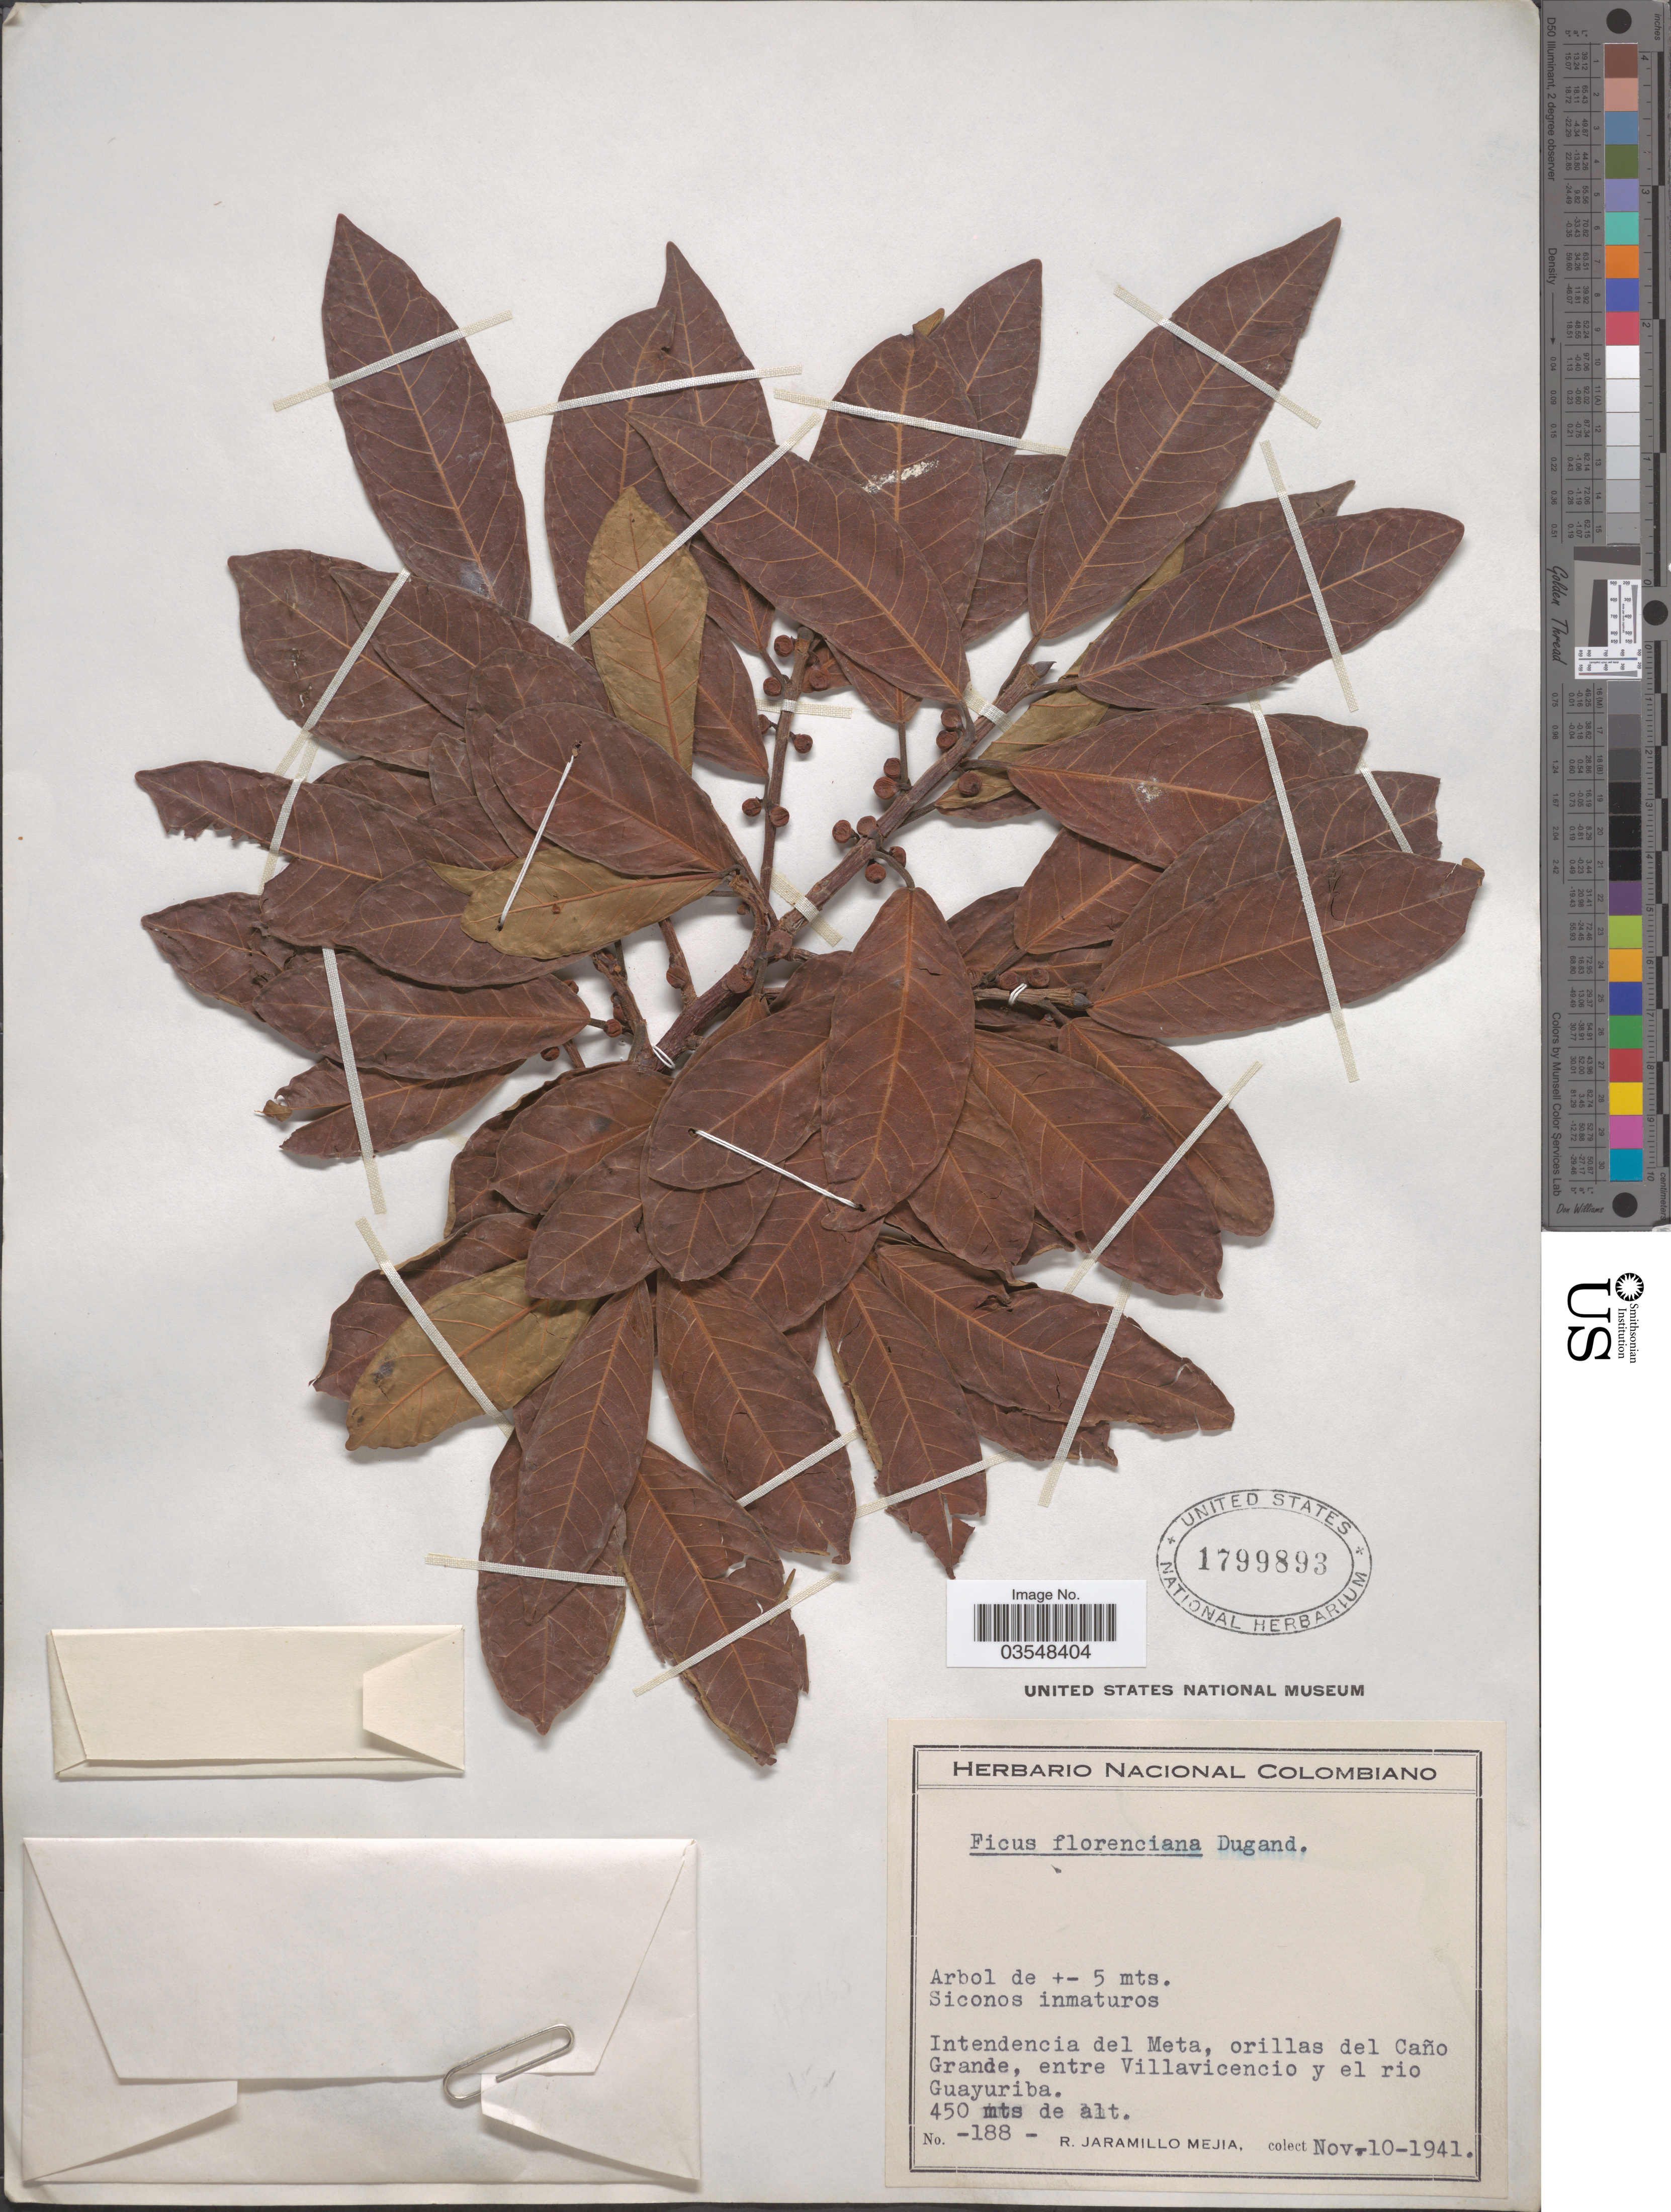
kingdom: Plantae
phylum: Tracheophyta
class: Magnoliopsida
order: Rosales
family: Moraceae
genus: Ficus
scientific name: Ficus donnell-smithii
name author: Standl.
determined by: Cardoso Pederneiras, L.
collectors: R. Jaramillo M.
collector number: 188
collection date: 1941-11-10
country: Colombia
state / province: Meta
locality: Intendencia del Meta, orillas del Caño Grande, entre Villavicencio y el rio Guayuriba.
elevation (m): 450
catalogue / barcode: US 1799893